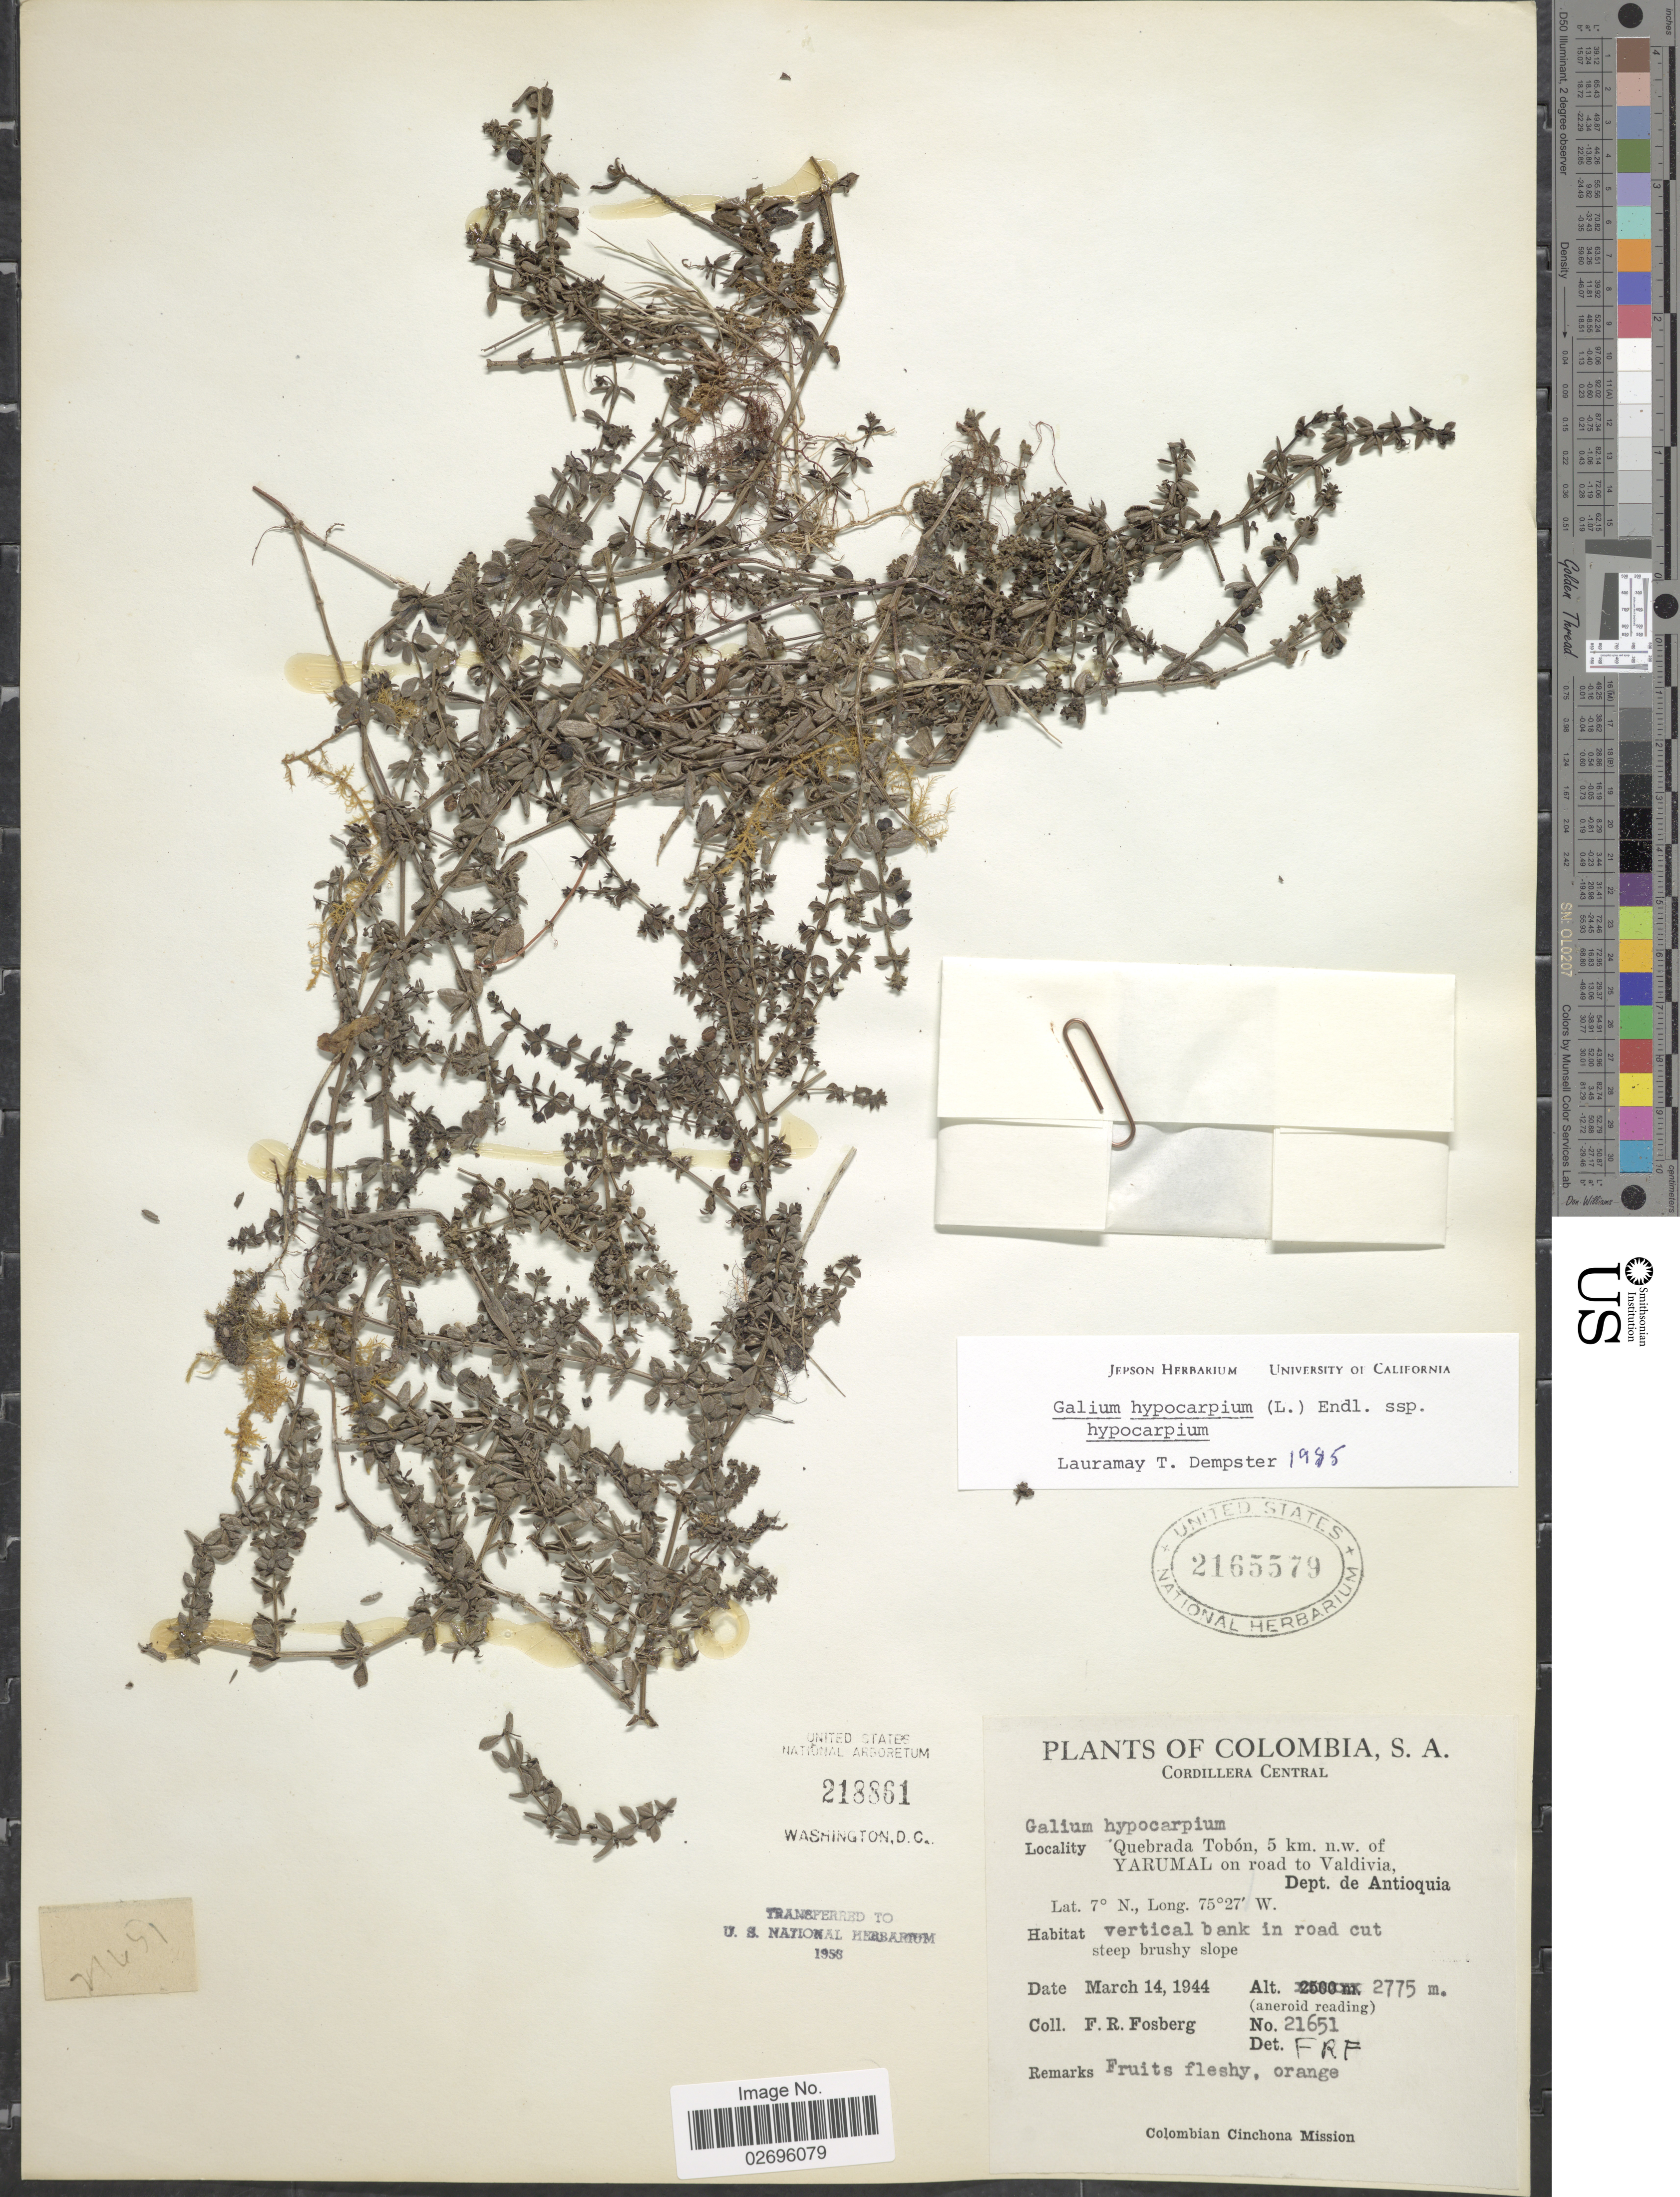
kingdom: Plantae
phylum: Tracheophyta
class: Magnoliopsida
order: Gentianales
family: Rubiaceae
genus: Galium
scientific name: Galium hypocarpium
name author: (L.) Endl. ex Griseb.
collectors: F. R. Fosberg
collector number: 21651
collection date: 1944-03-14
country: Colombia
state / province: Antioquia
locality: Cordillera Central. Quebrada Tobón, 5 km. n.w. of Yarumal on road to Valdiva, Dept. de Antioquia.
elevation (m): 2775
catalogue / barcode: US 2165579